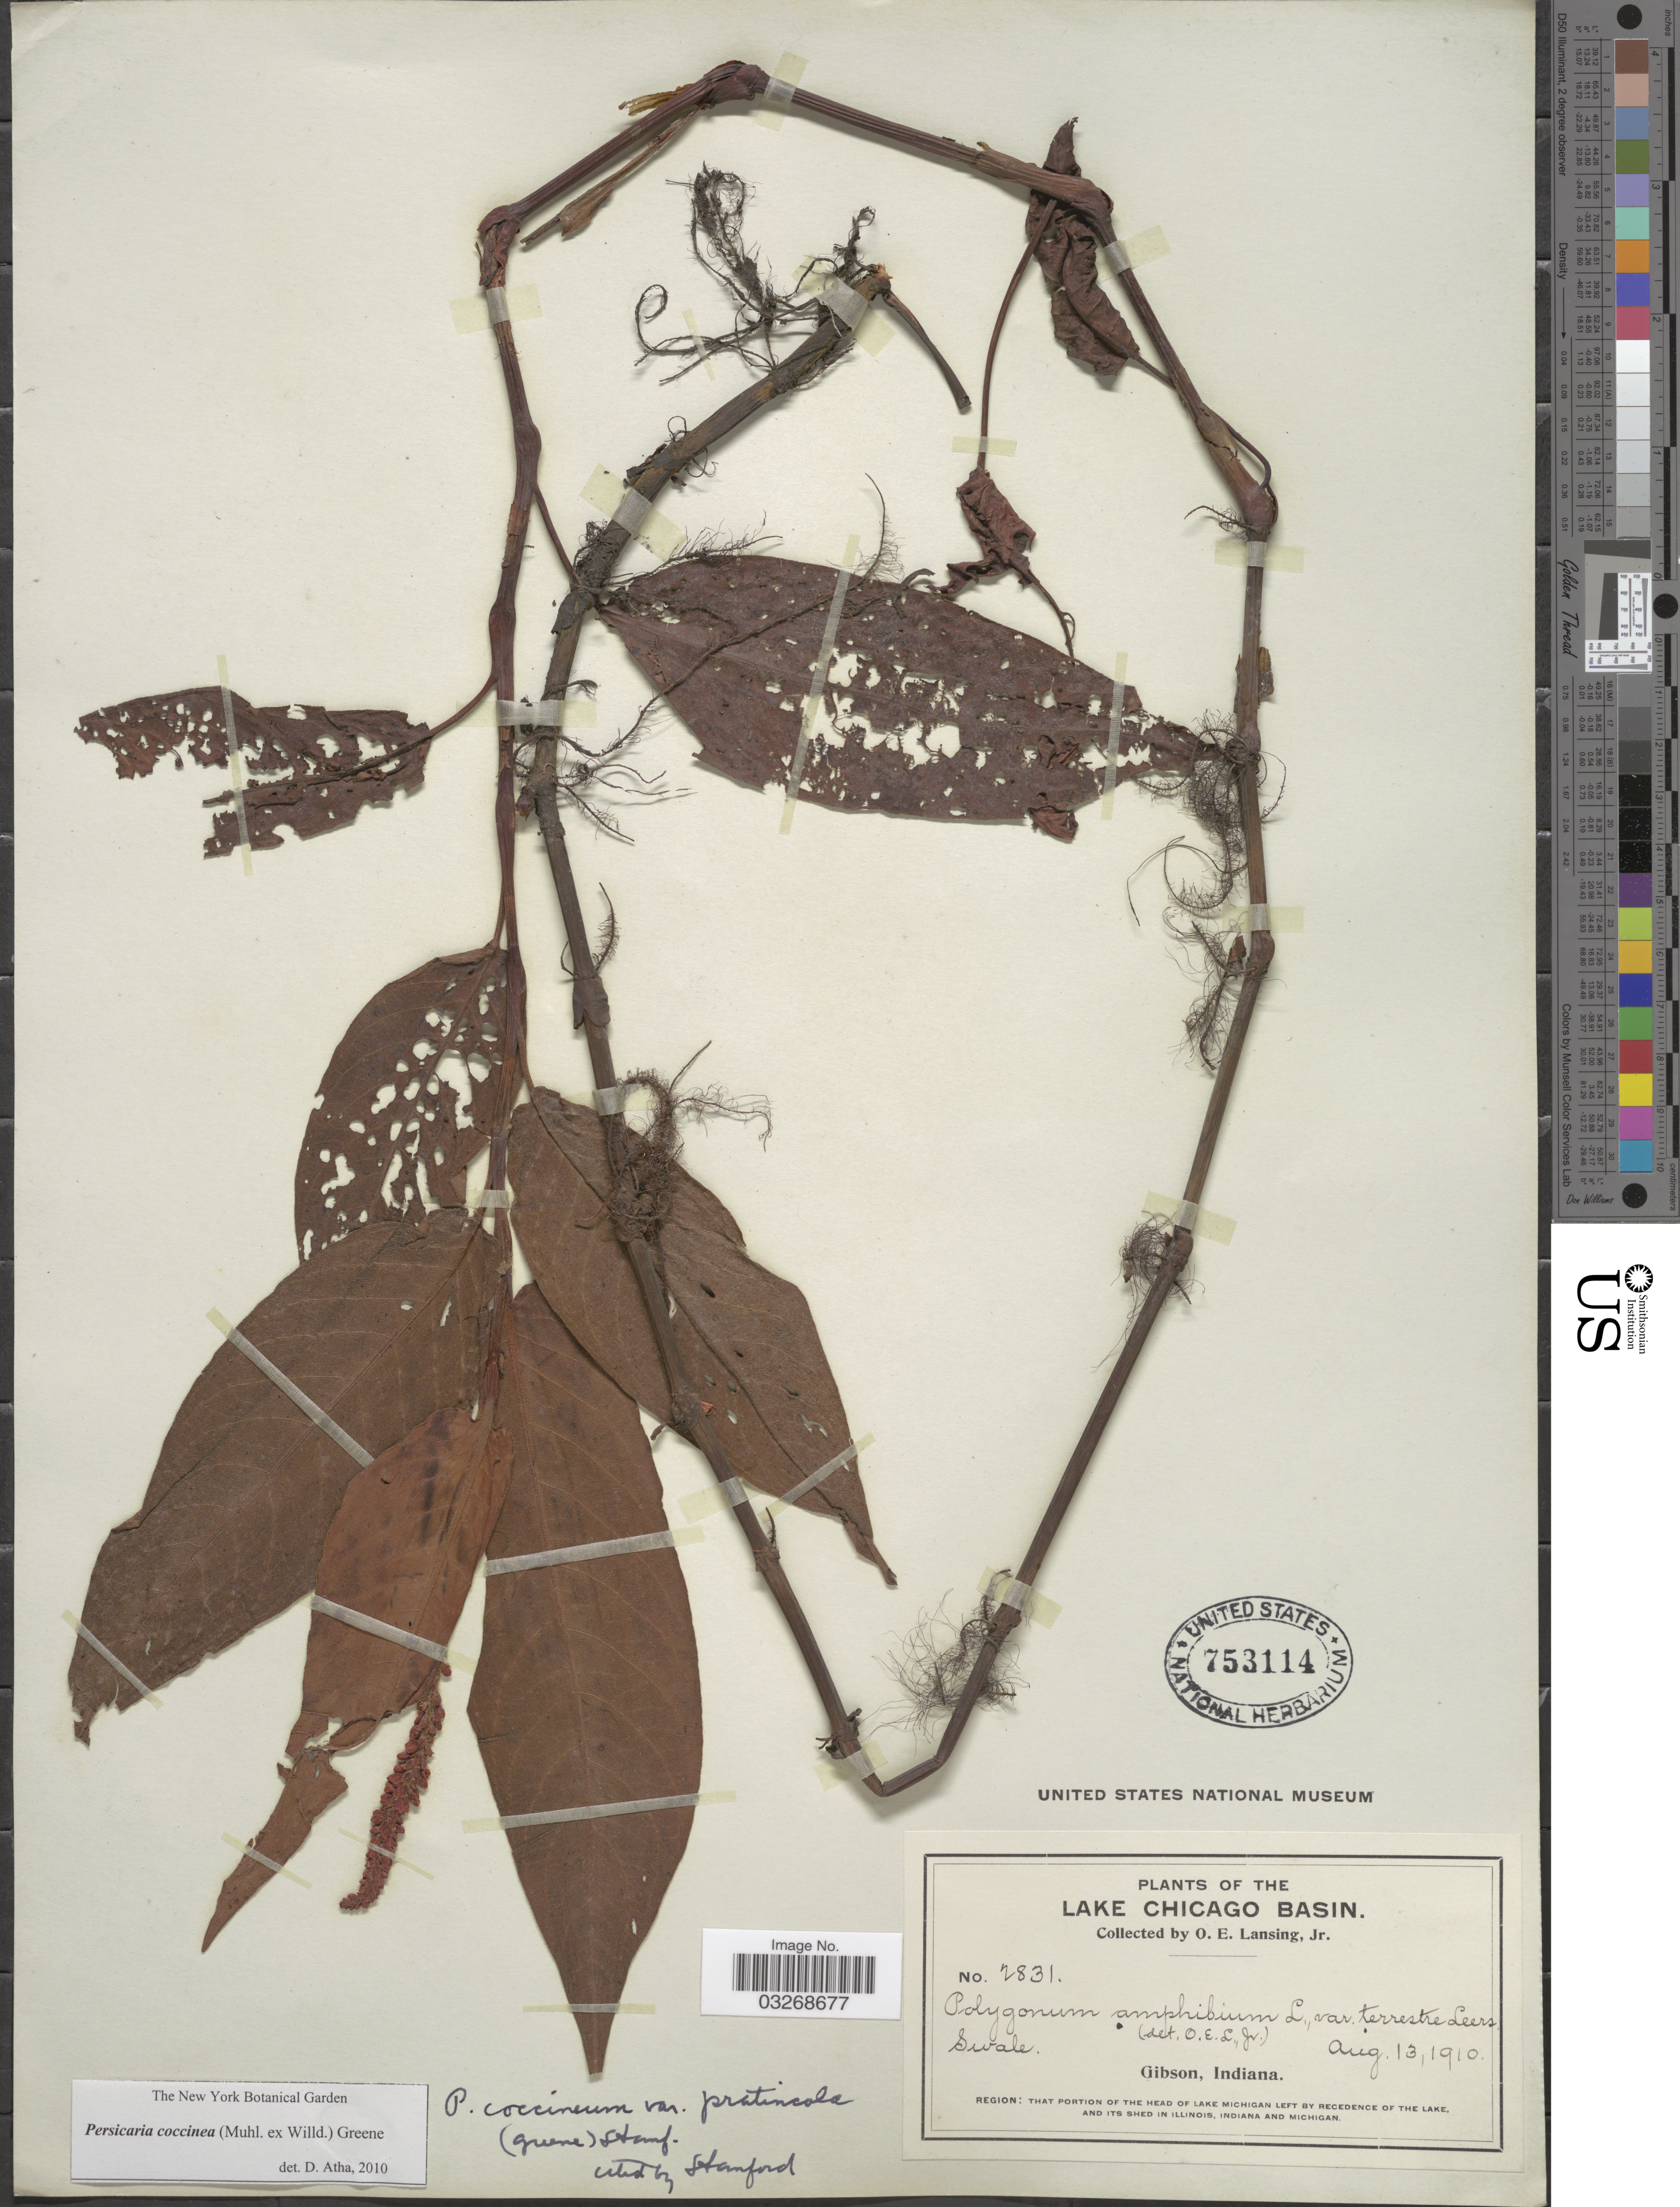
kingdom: Plantae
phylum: Tracheophyta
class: Magnoliopsida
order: Caryophyllales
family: Polygonaceae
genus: Persicaria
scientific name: Persicaria coccinea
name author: (Muhl. ex Willd.) Greene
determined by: Atha, D. E.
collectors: O. Lansing Jr.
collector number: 2831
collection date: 1910-08-13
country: United States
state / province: Indiana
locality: Lake Chicago Basin. Swale. Gibson.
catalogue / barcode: US 753114